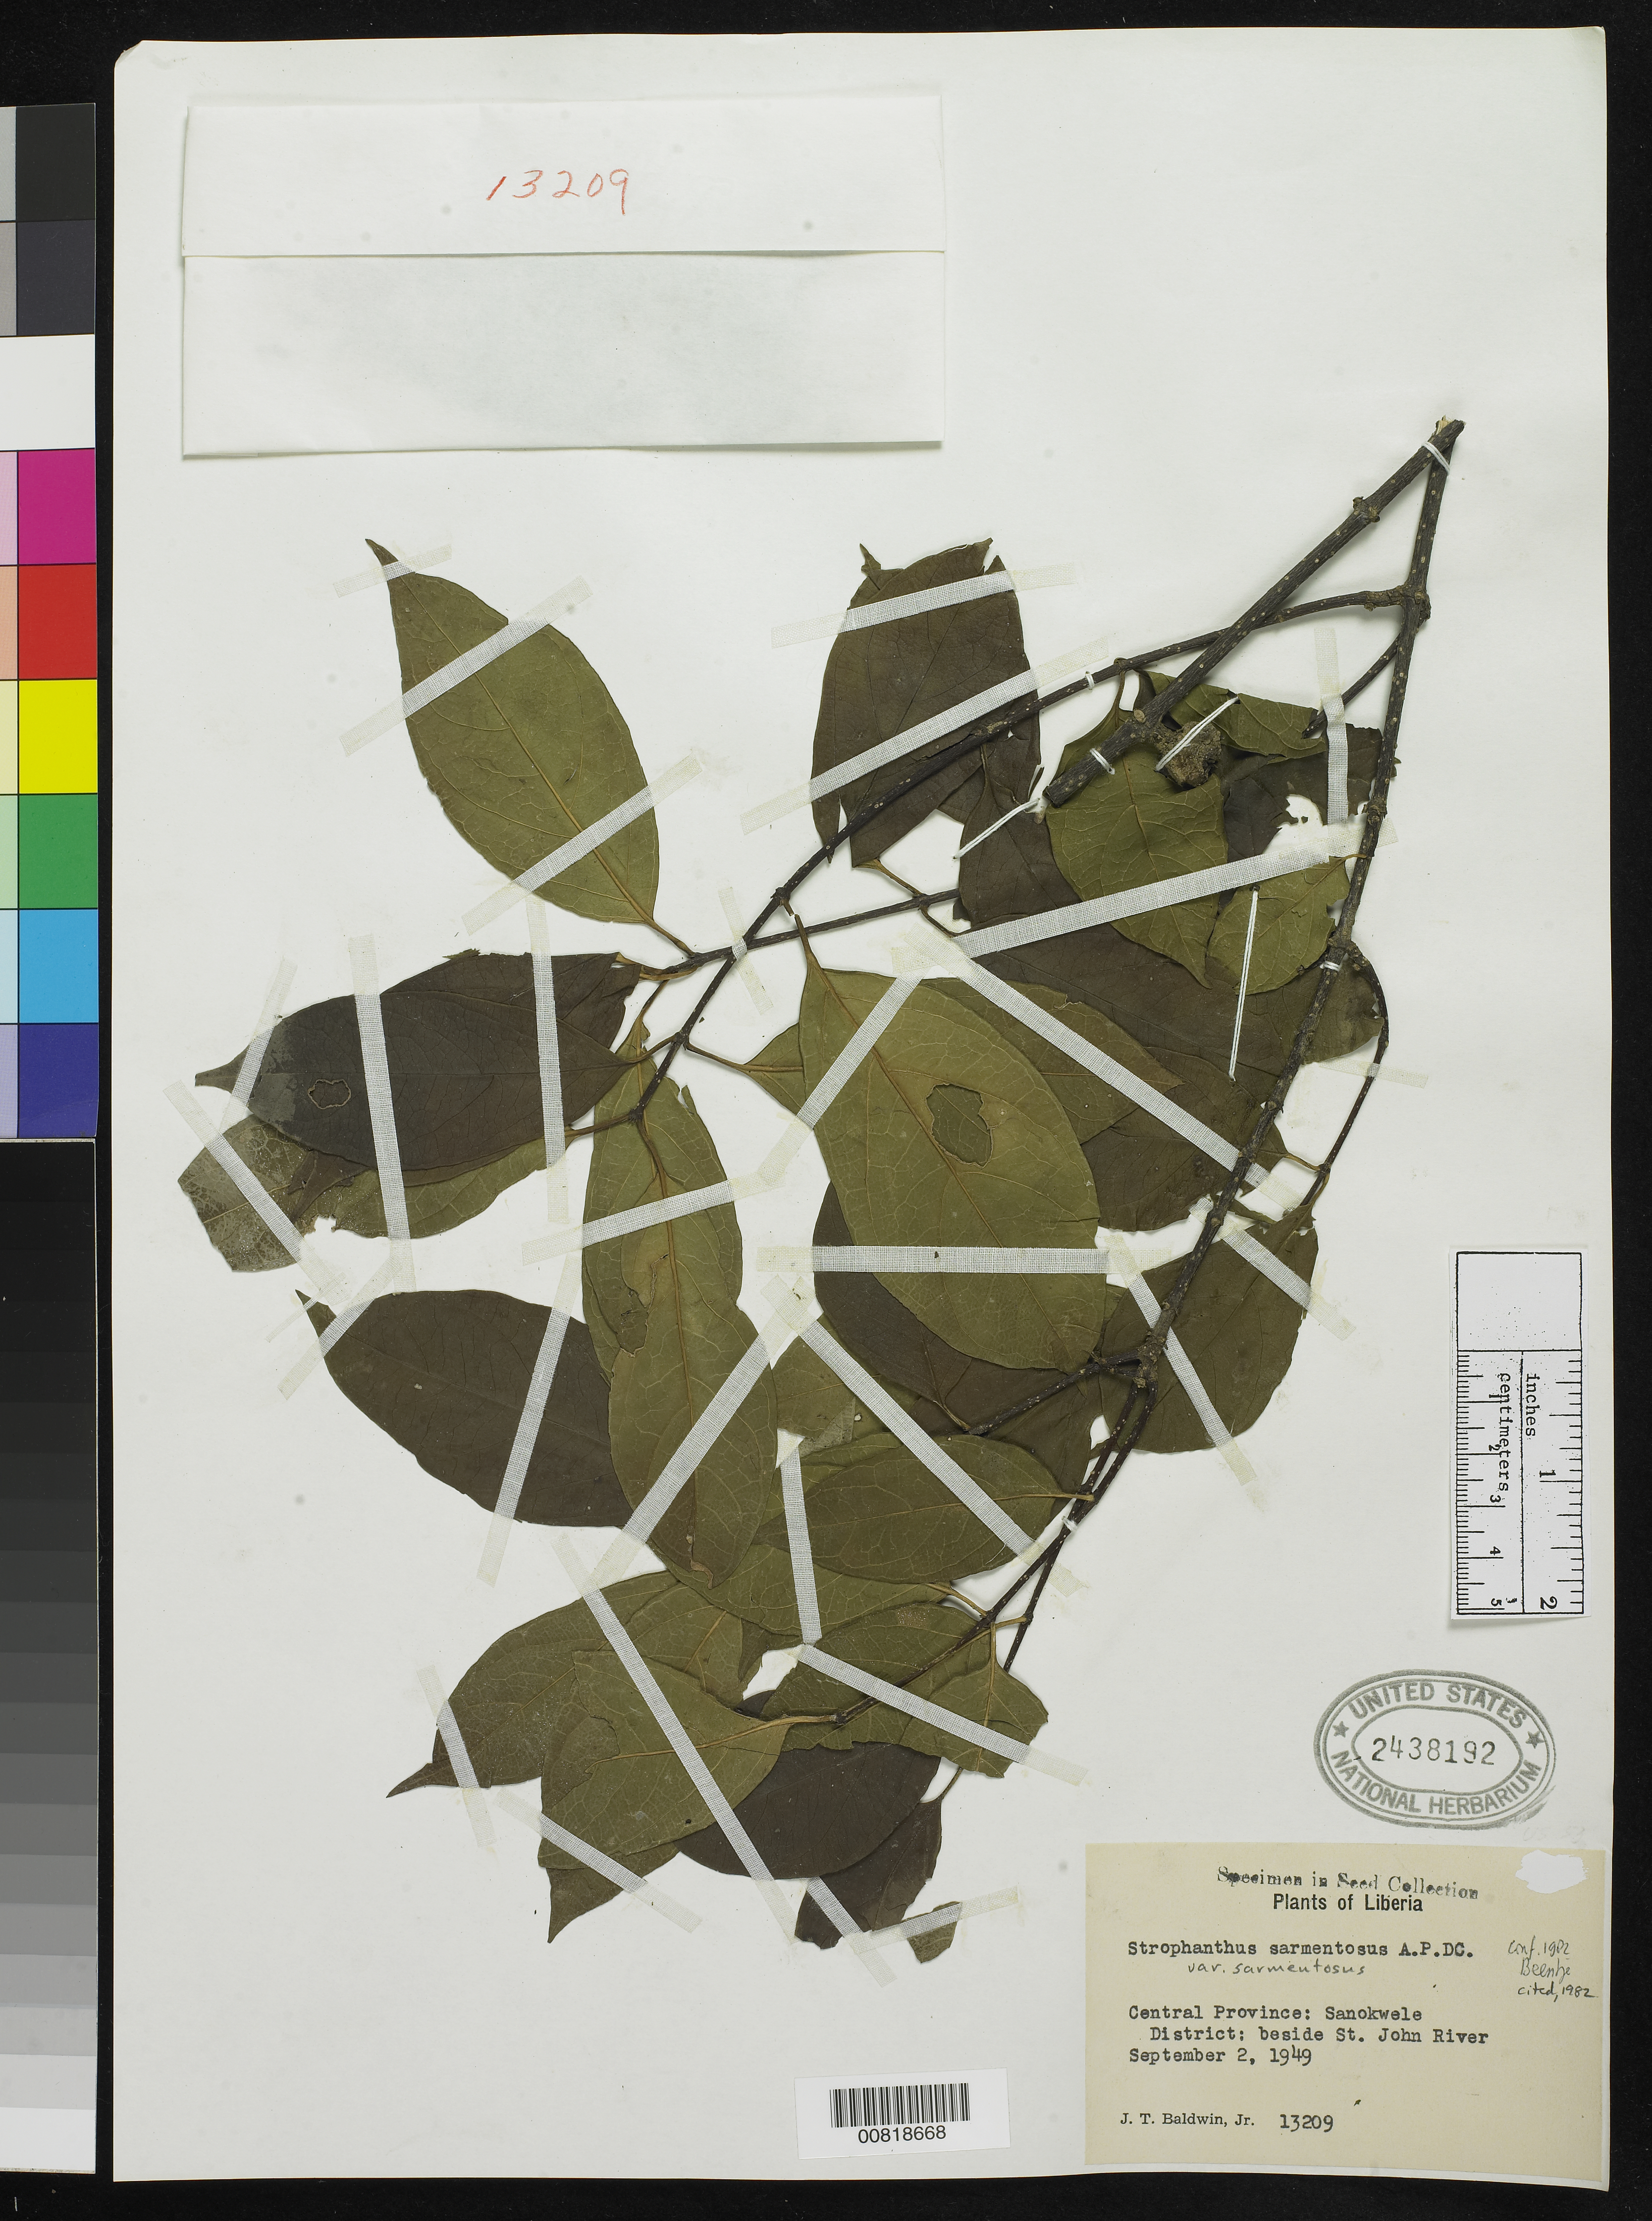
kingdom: Plantae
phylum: Tracheophyta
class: Magnoliopsida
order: Gentianales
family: Apocynaceae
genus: Strophanthus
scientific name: Strophanthus sarmentosus var. sarmentosus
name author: A. DC.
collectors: J. T. Baldwin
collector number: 13209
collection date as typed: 2 Sep 1949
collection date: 1949-09-02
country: Liberia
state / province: Nimba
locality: Central Province: Sanokwele District, beside St. John River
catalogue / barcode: US 2438192